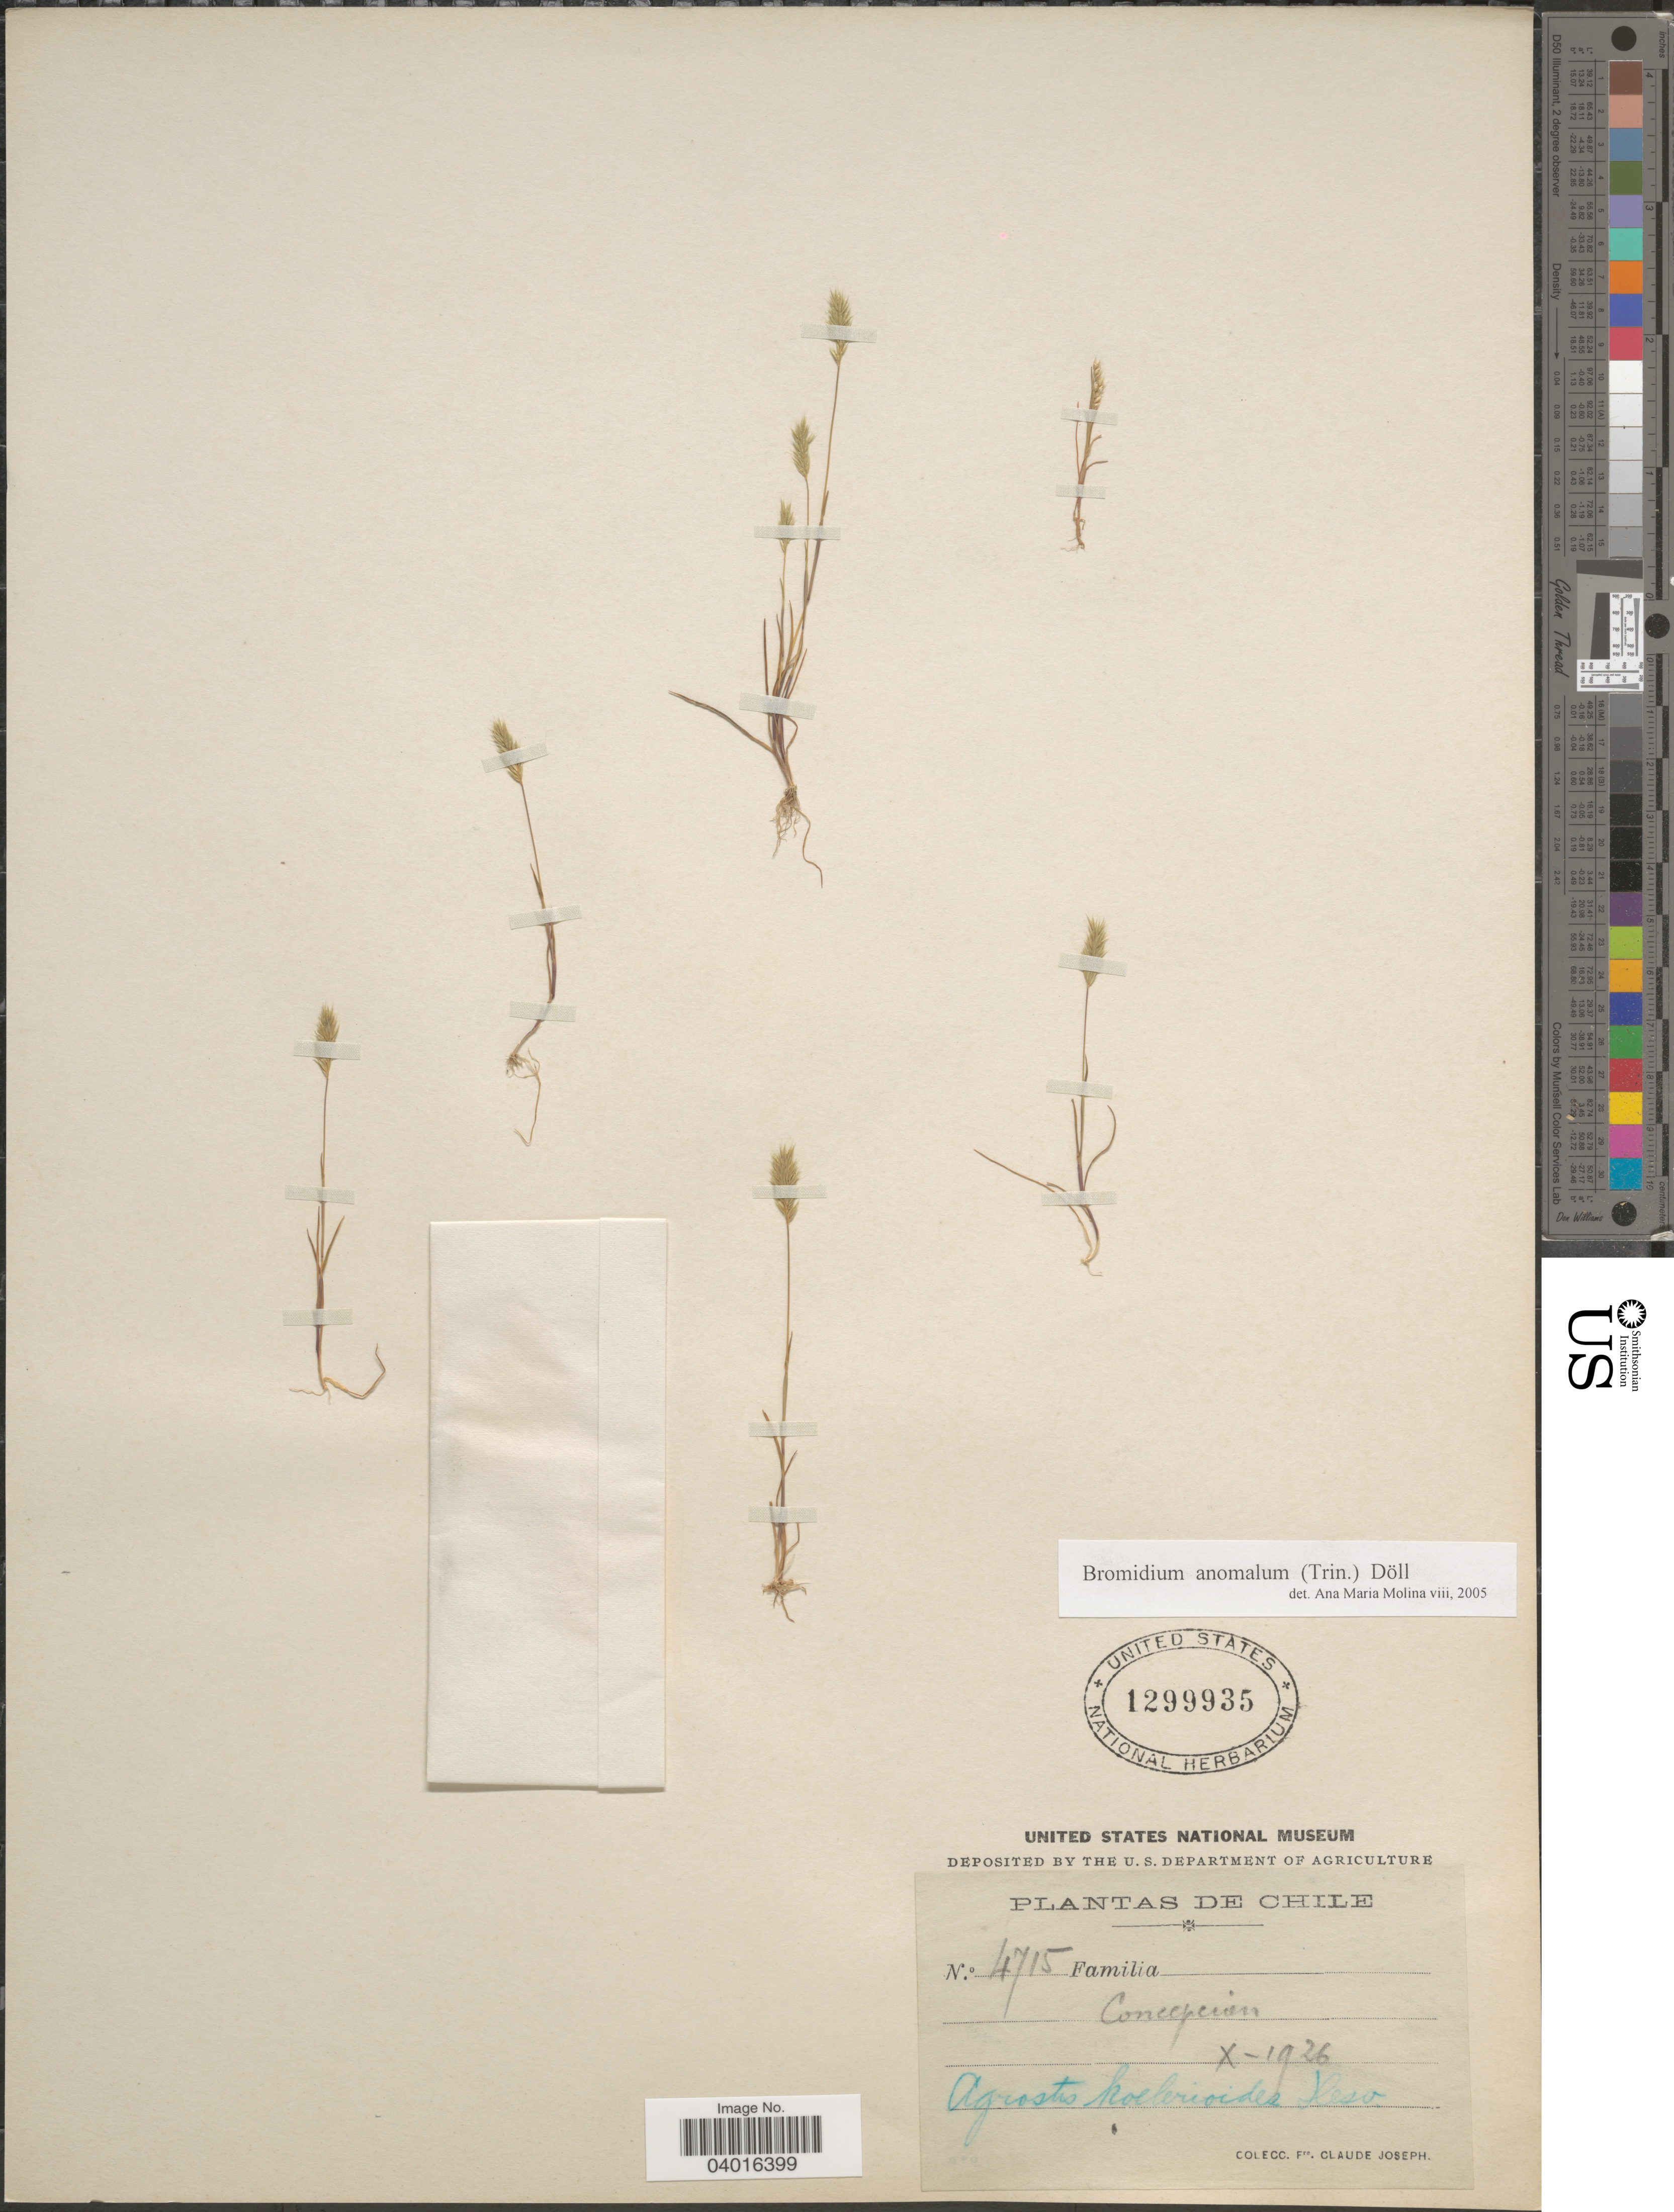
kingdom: Plantae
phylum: Tracheophyta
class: Liliopsida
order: Poales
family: Poaceae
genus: Bromidium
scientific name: Bromidium anomalum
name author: (Trin.) Döll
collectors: Bro. Claude-Joseph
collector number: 4715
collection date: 1926-10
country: Chile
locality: Concepcion.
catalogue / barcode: US 1299935